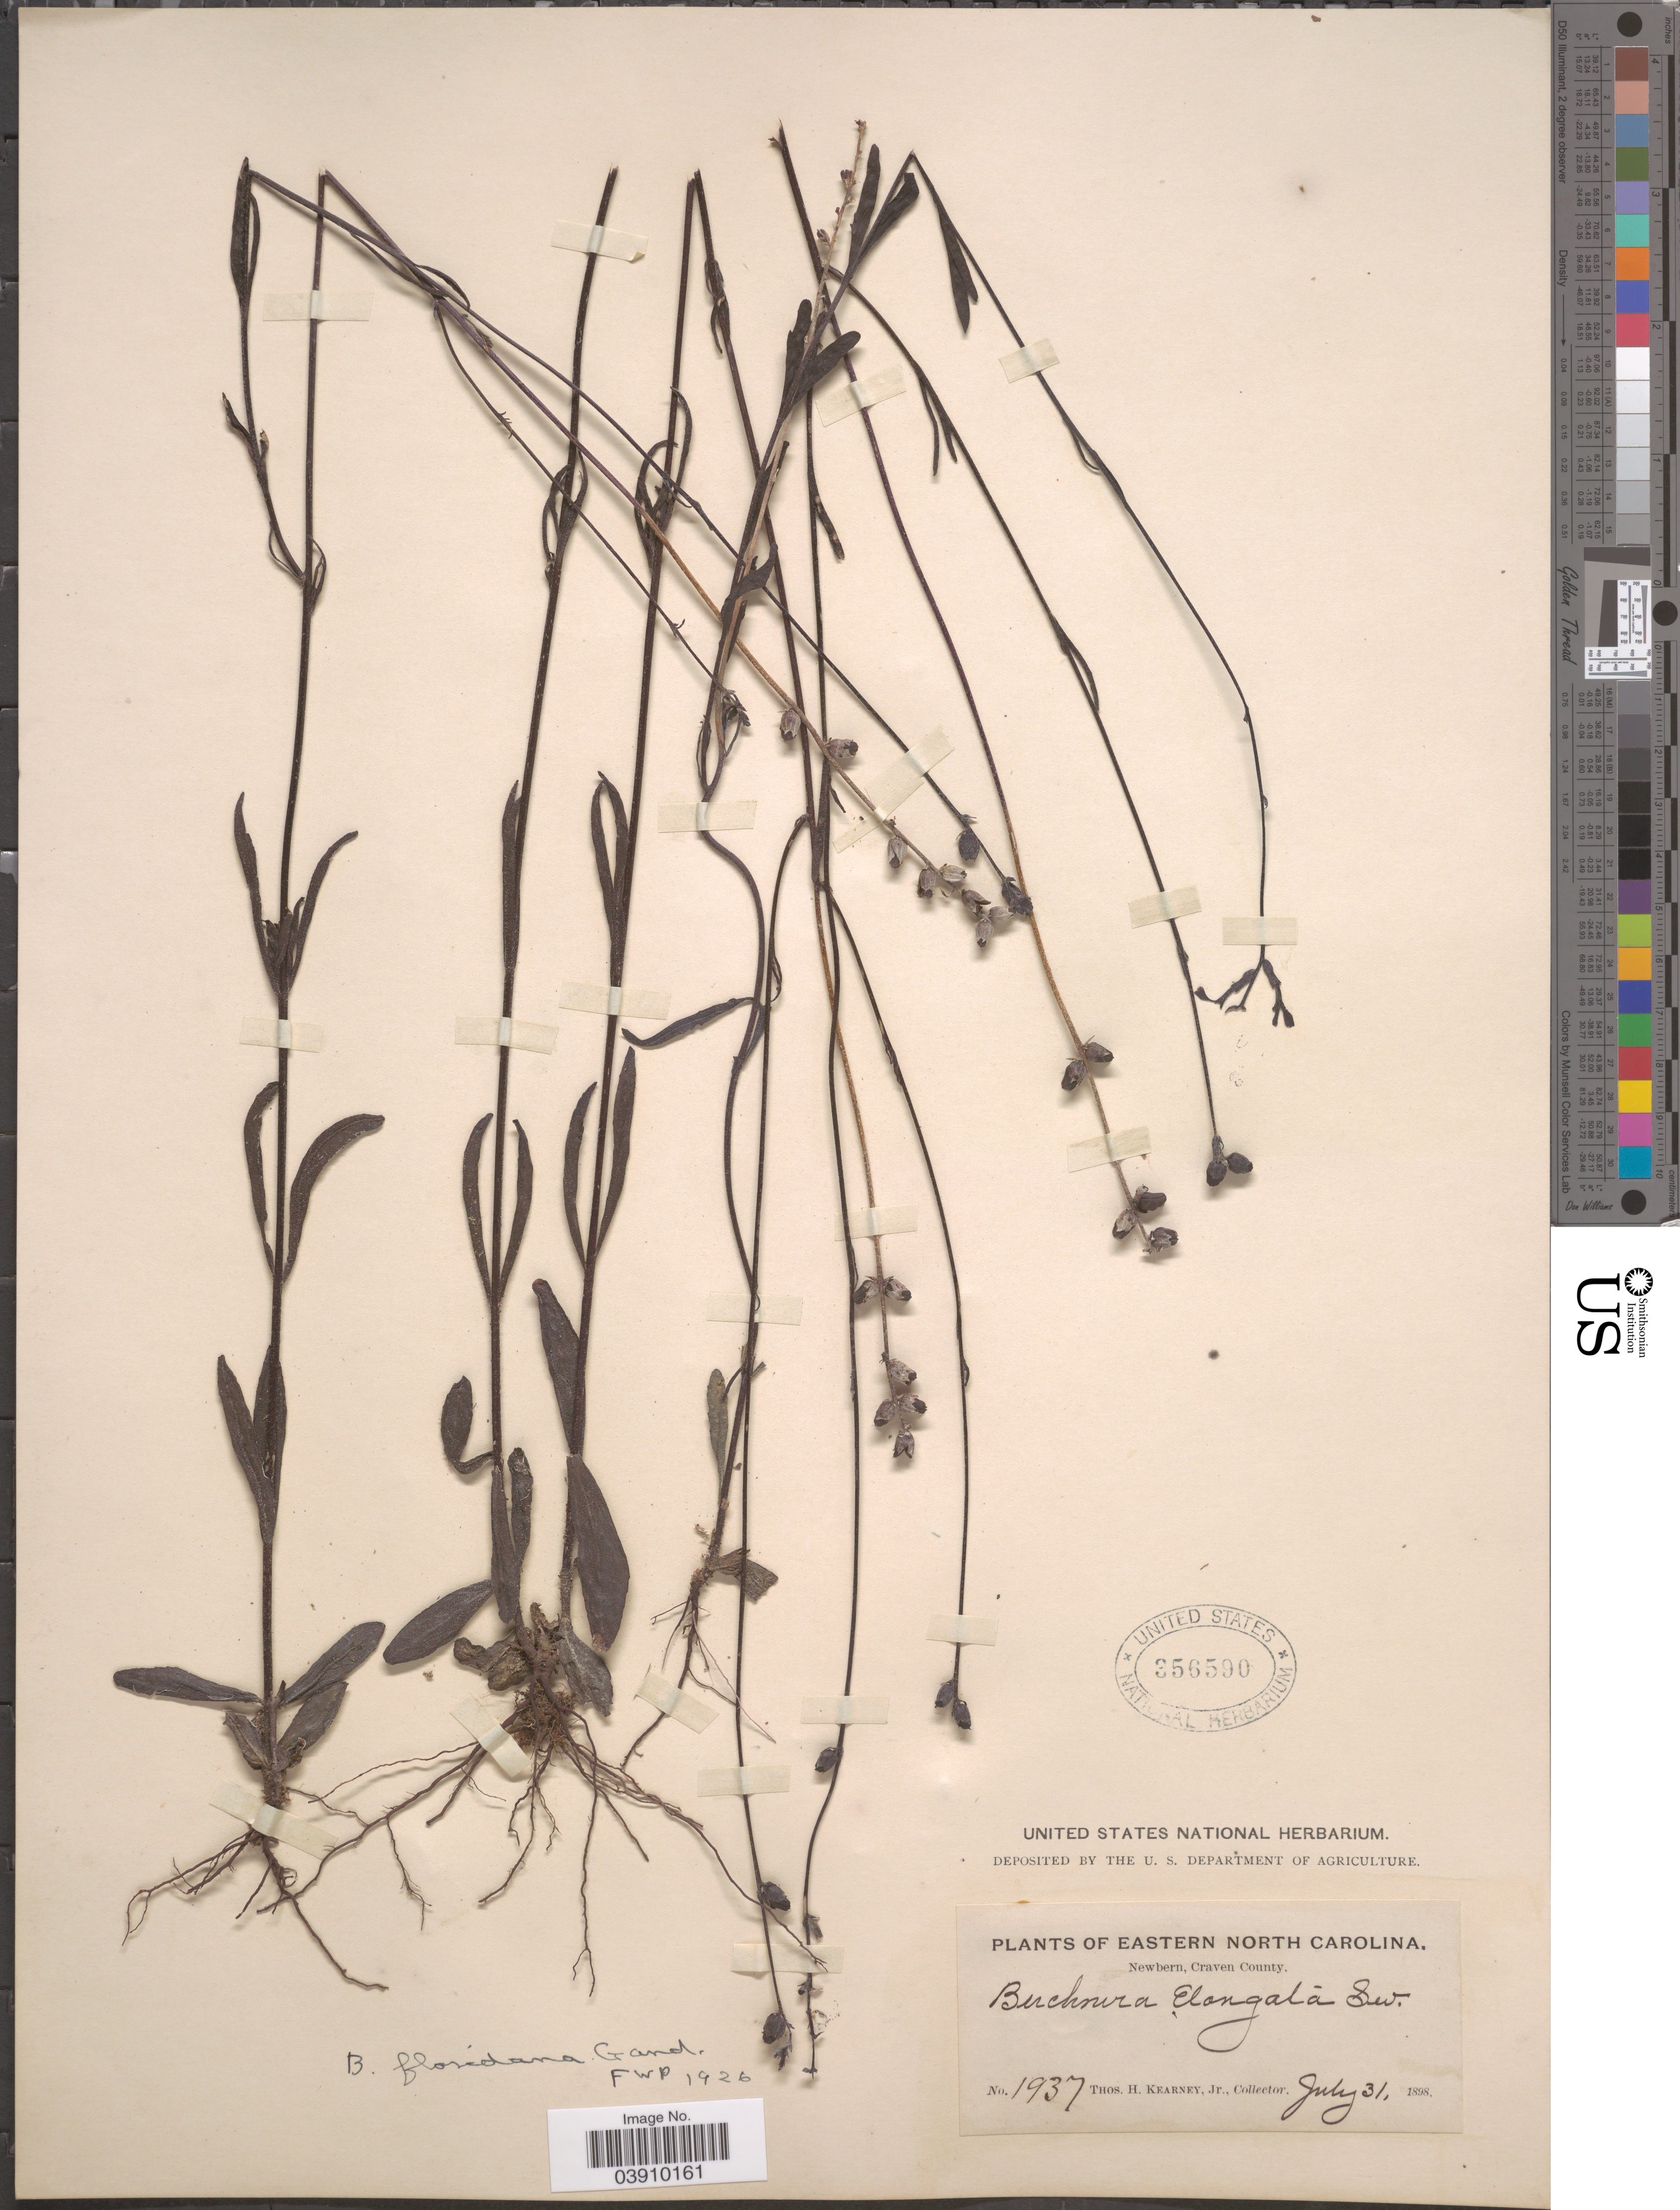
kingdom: Plantae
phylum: Tracheophyta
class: Magnoliopsida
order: Lamiales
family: Orobanchaceae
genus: Buchnera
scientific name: Buchnera floridana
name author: Gand.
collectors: T. H. Kearney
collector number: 1937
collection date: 1898-07-31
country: United States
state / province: North Carolina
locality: Eastern North Carolina. Newbern, Craven County.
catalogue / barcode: US 356590